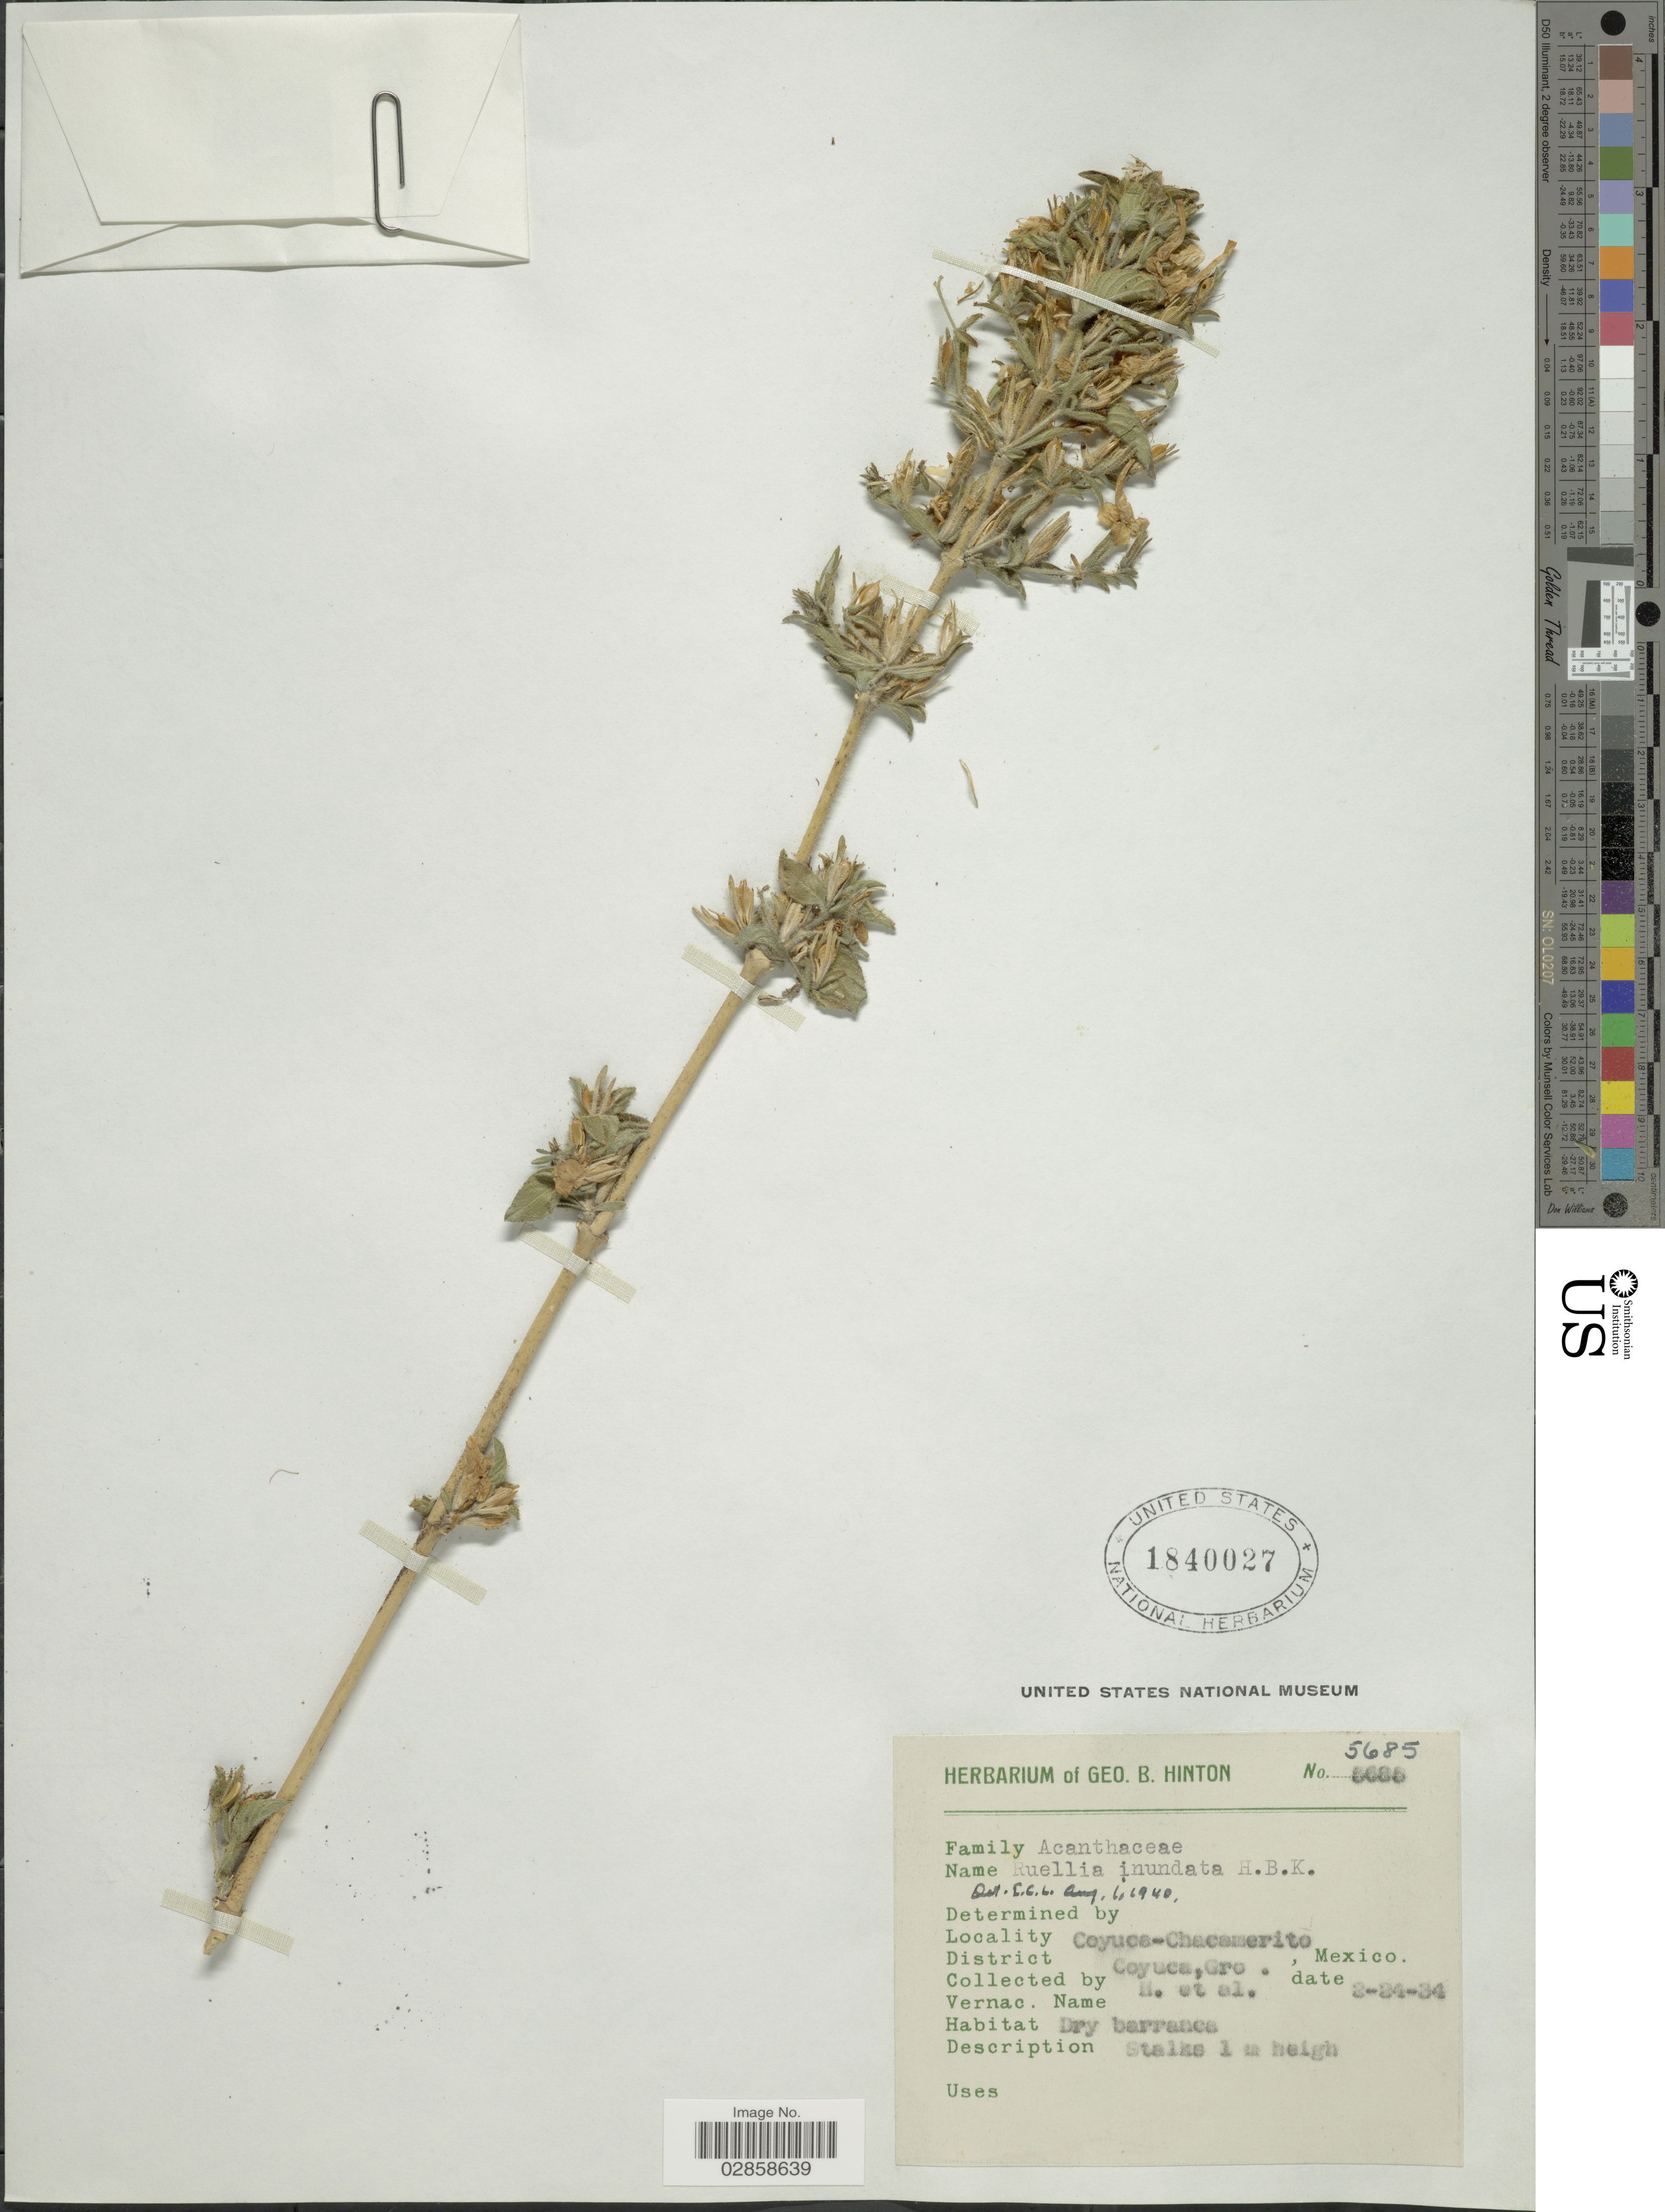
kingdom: Plantae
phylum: Tracheophyta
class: Magnoliopsida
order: Lamiales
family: Acanthaceae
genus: Ruellia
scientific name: Ruellia inundata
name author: Kunth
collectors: G. B. Hinton & et al.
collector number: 5685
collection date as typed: Transcribed d/m/y: 24/2/34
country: Mexico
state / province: Guerrero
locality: Coyuca-Chacamerito. District Coyuca, Gro.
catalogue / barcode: US 1840027